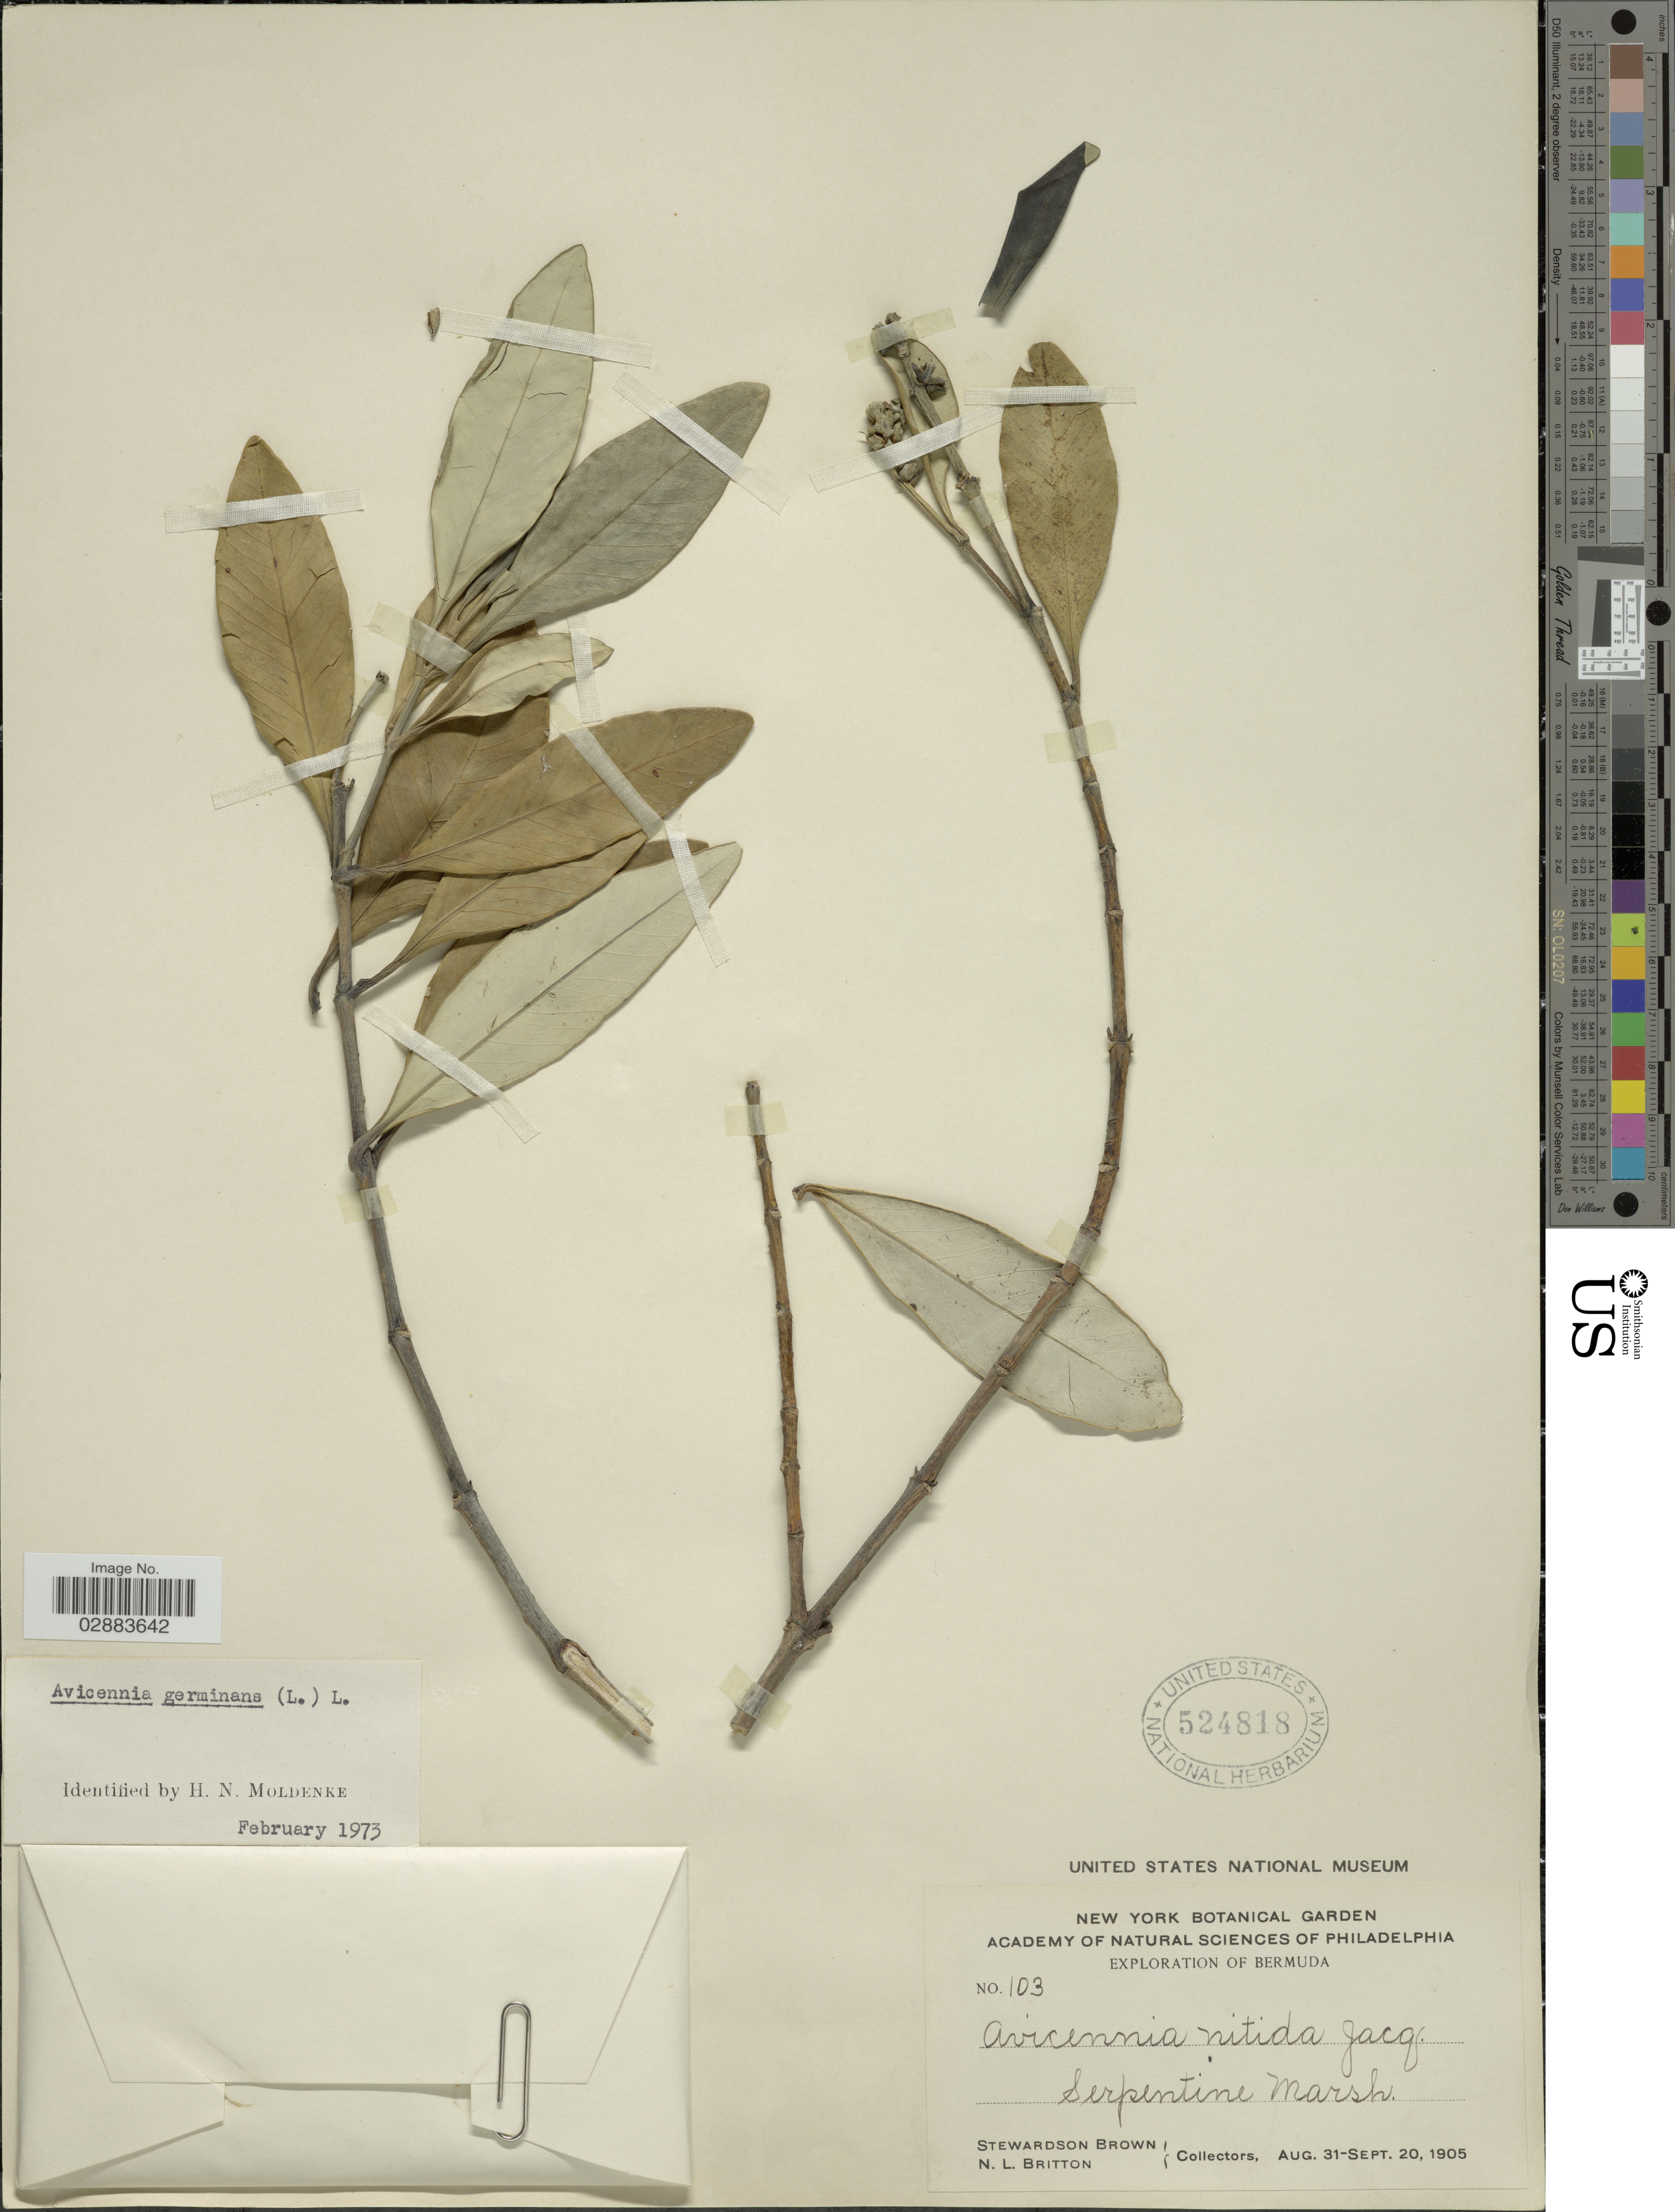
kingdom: Plantae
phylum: Tracheophyta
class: Magnoliopsida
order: Lamiales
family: Acanthaceae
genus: Avicennia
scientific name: Avicennia germinans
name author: (L.) L.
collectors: S. Brown & N. Britton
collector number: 103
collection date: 1905-08-31/1905-09-20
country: Bermuda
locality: Serpentine Marsh.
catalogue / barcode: US 524818